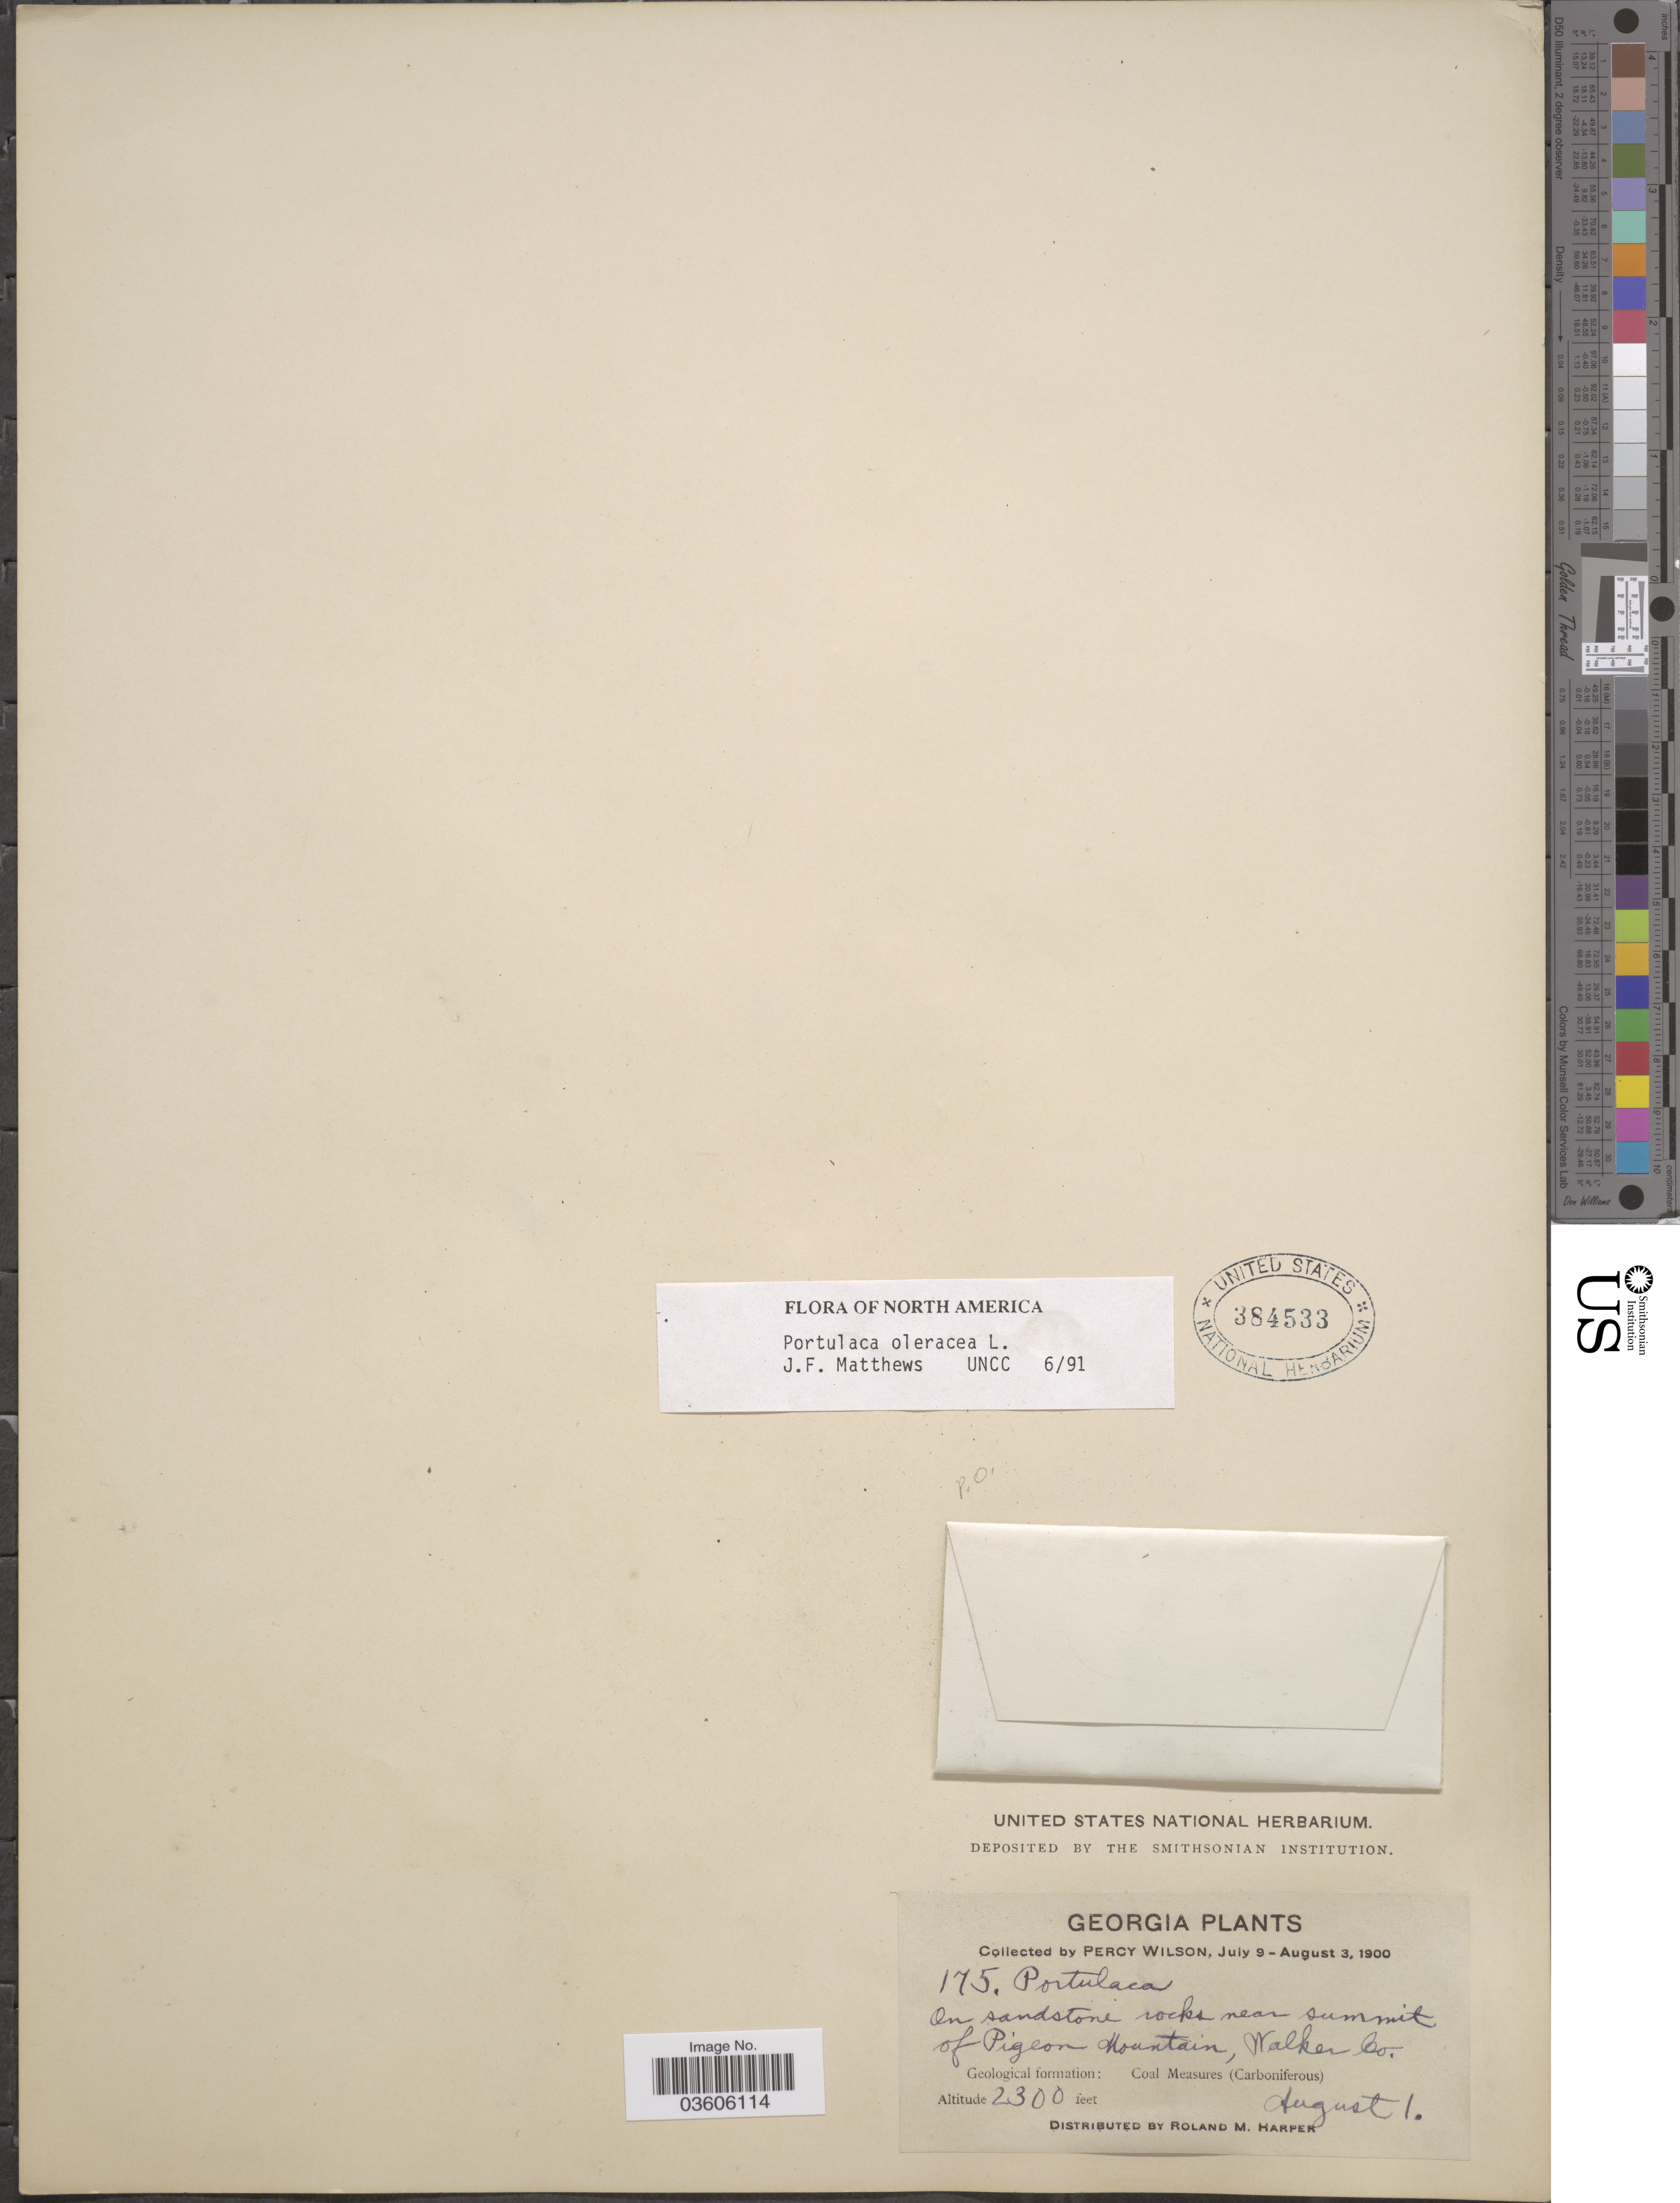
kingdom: Plantae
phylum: Tracheophyta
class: Magnoliopsida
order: Caryophyllales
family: Portulacaceae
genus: Portulaca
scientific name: Portulaca oleracea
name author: L.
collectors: P. Wilson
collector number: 175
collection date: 1900-08-01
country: United States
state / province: Georgia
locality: Near summit of Pigeon Mountain, Walker Co. Geological formation: Coal Measures (Carboniferous).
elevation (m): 701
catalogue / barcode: US 384533